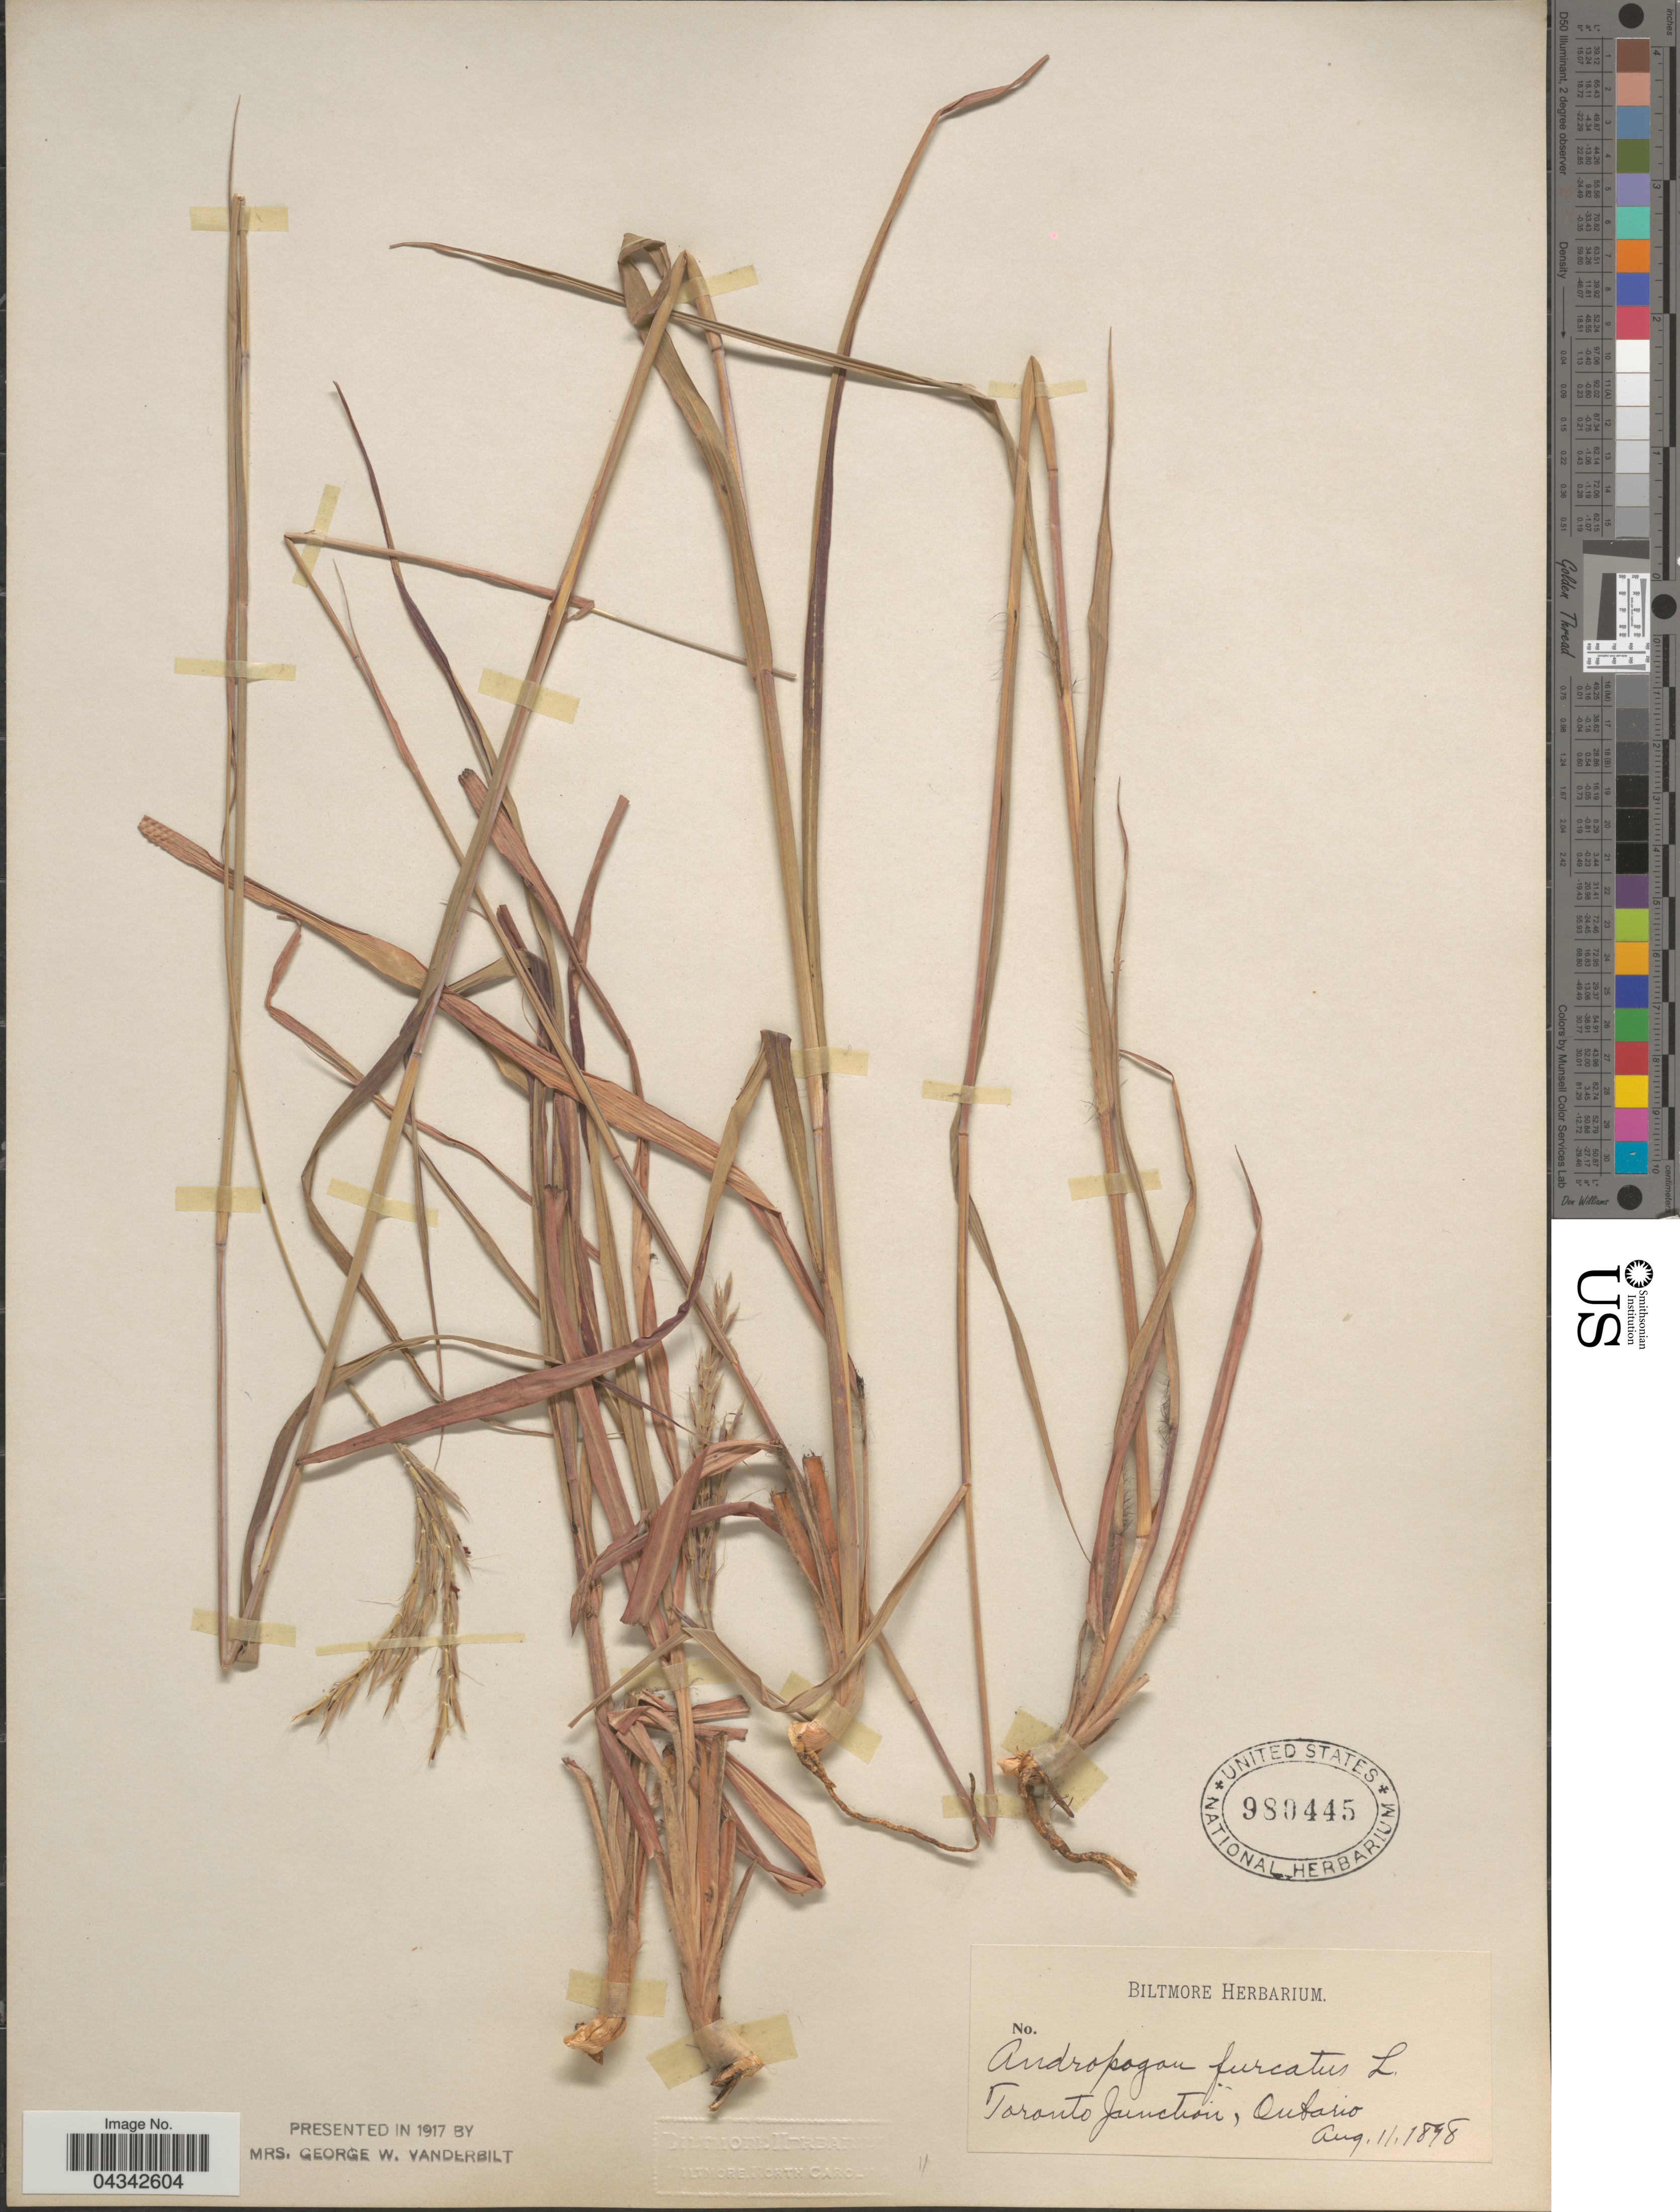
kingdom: Plantae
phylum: Tracheophyta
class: Liliopsida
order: Poales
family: Poaceae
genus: Andropogon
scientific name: Andropogon gerardii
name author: Vitman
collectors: ex herb. Biltmore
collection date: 1898-08-11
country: Canada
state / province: Ontario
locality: Toronto Junction.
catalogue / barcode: US 980445